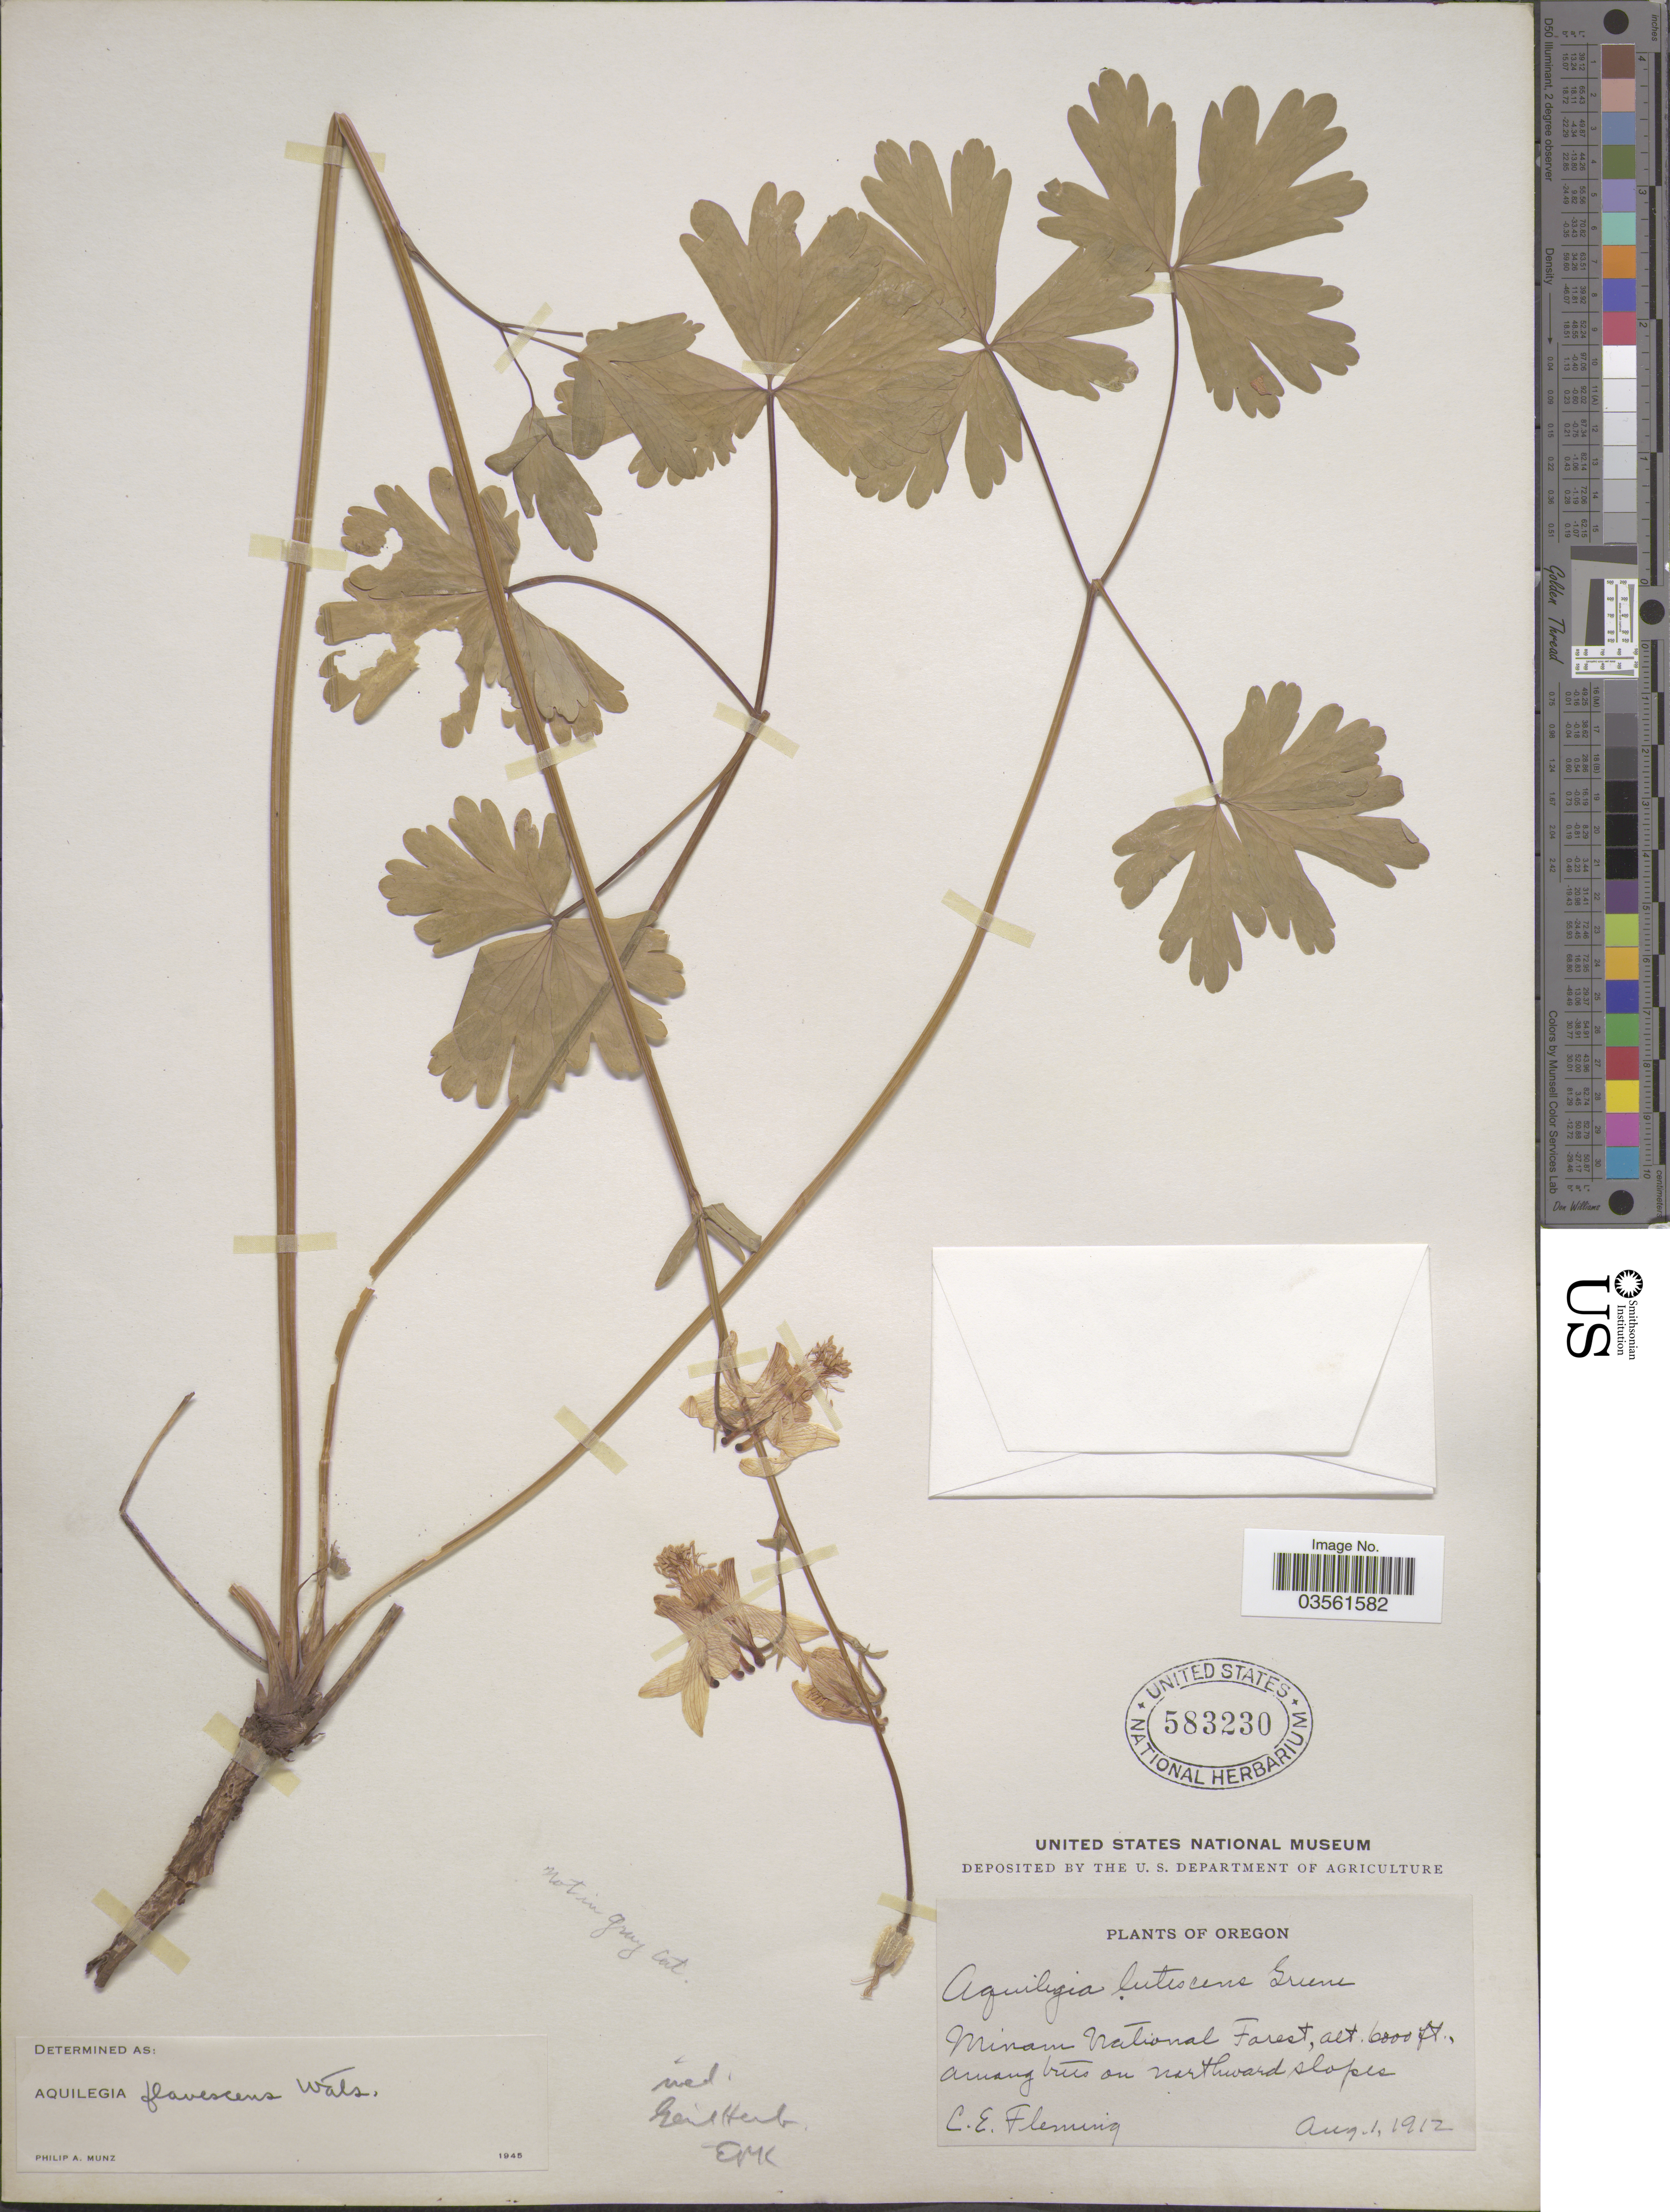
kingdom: Plantae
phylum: Tracheophyta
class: Magnoliopsida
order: Ranunculales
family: Ranunculaceae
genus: Aquilegia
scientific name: Aquilegia flavescens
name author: S. Watson in C. King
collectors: C. Fleming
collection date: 1912-08-01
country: United States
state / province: Oregon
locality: Minam National Forest, among trees on northward slopes.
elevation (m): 1829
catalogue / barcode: US 583230